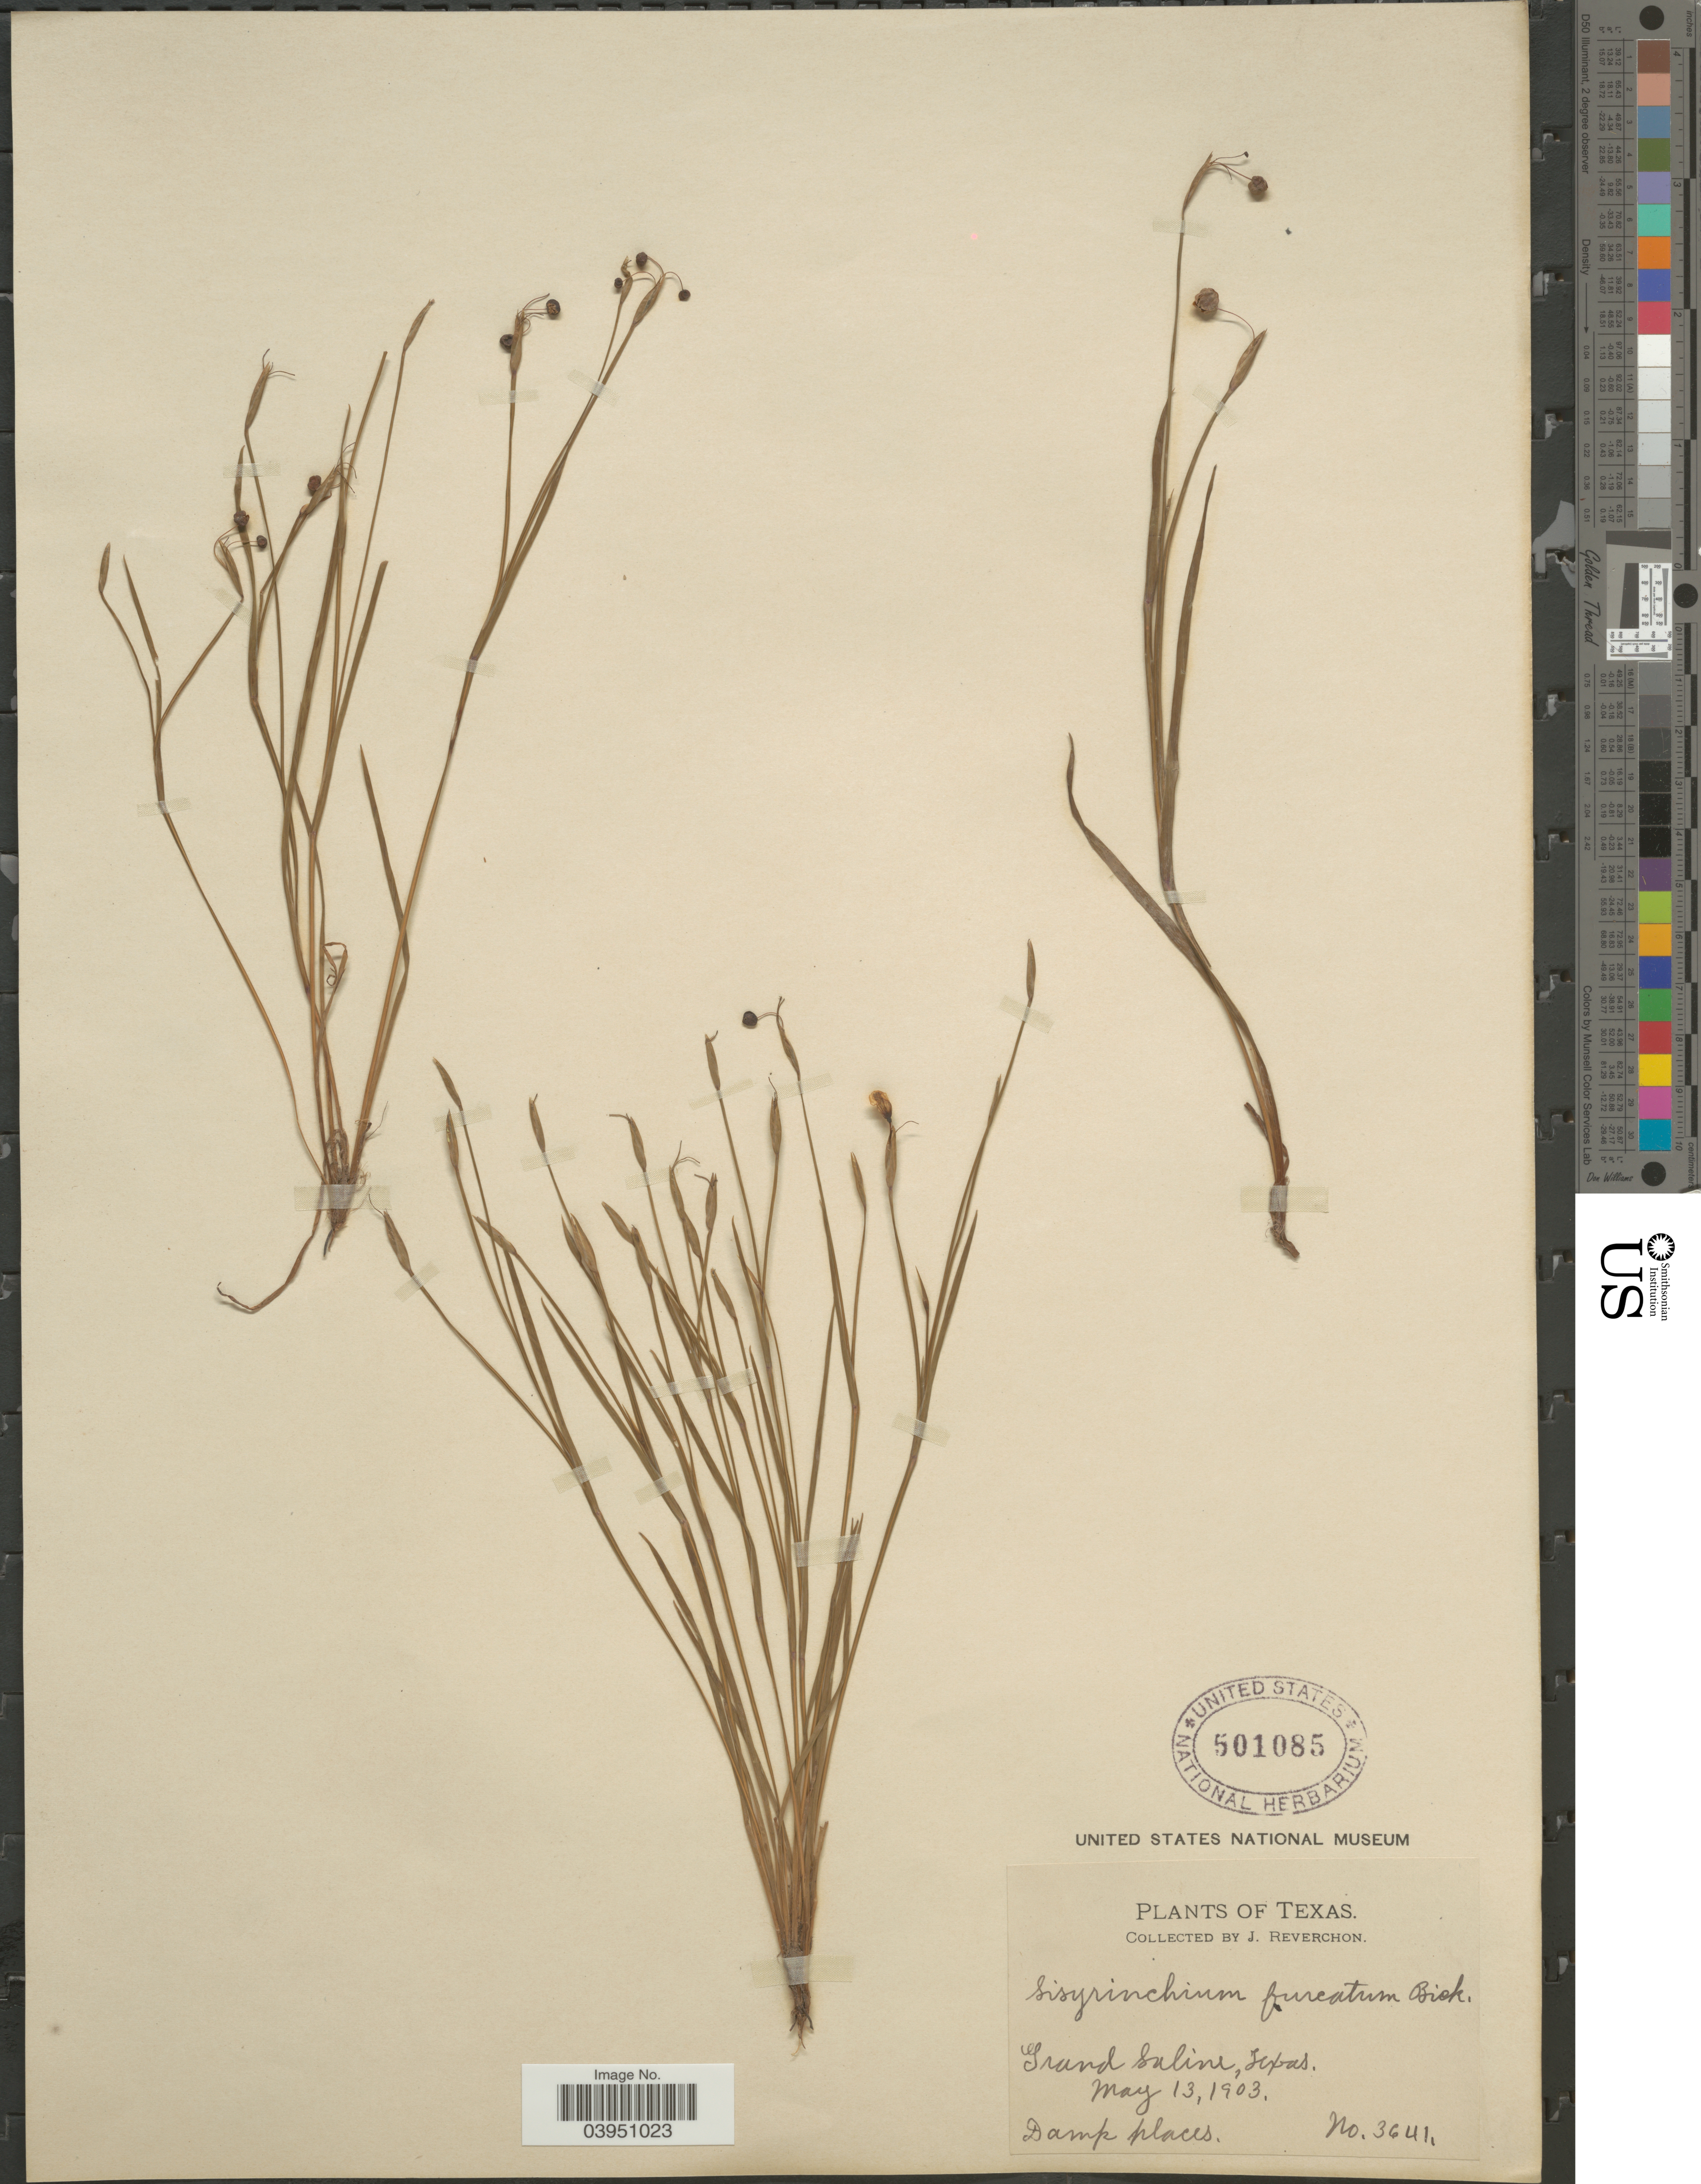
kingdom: Plantae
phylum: Tracheophyta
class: Liliopsida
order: Asparagales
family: Iridaceae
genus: Sisyrinchium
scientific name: Sisyrinchium furcatum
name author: E.P. Bicknell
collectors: J. Reverchon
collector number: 3641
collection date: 1903-05-13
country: United States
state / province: Texas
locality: Grand Saline.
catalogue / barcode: US 501085